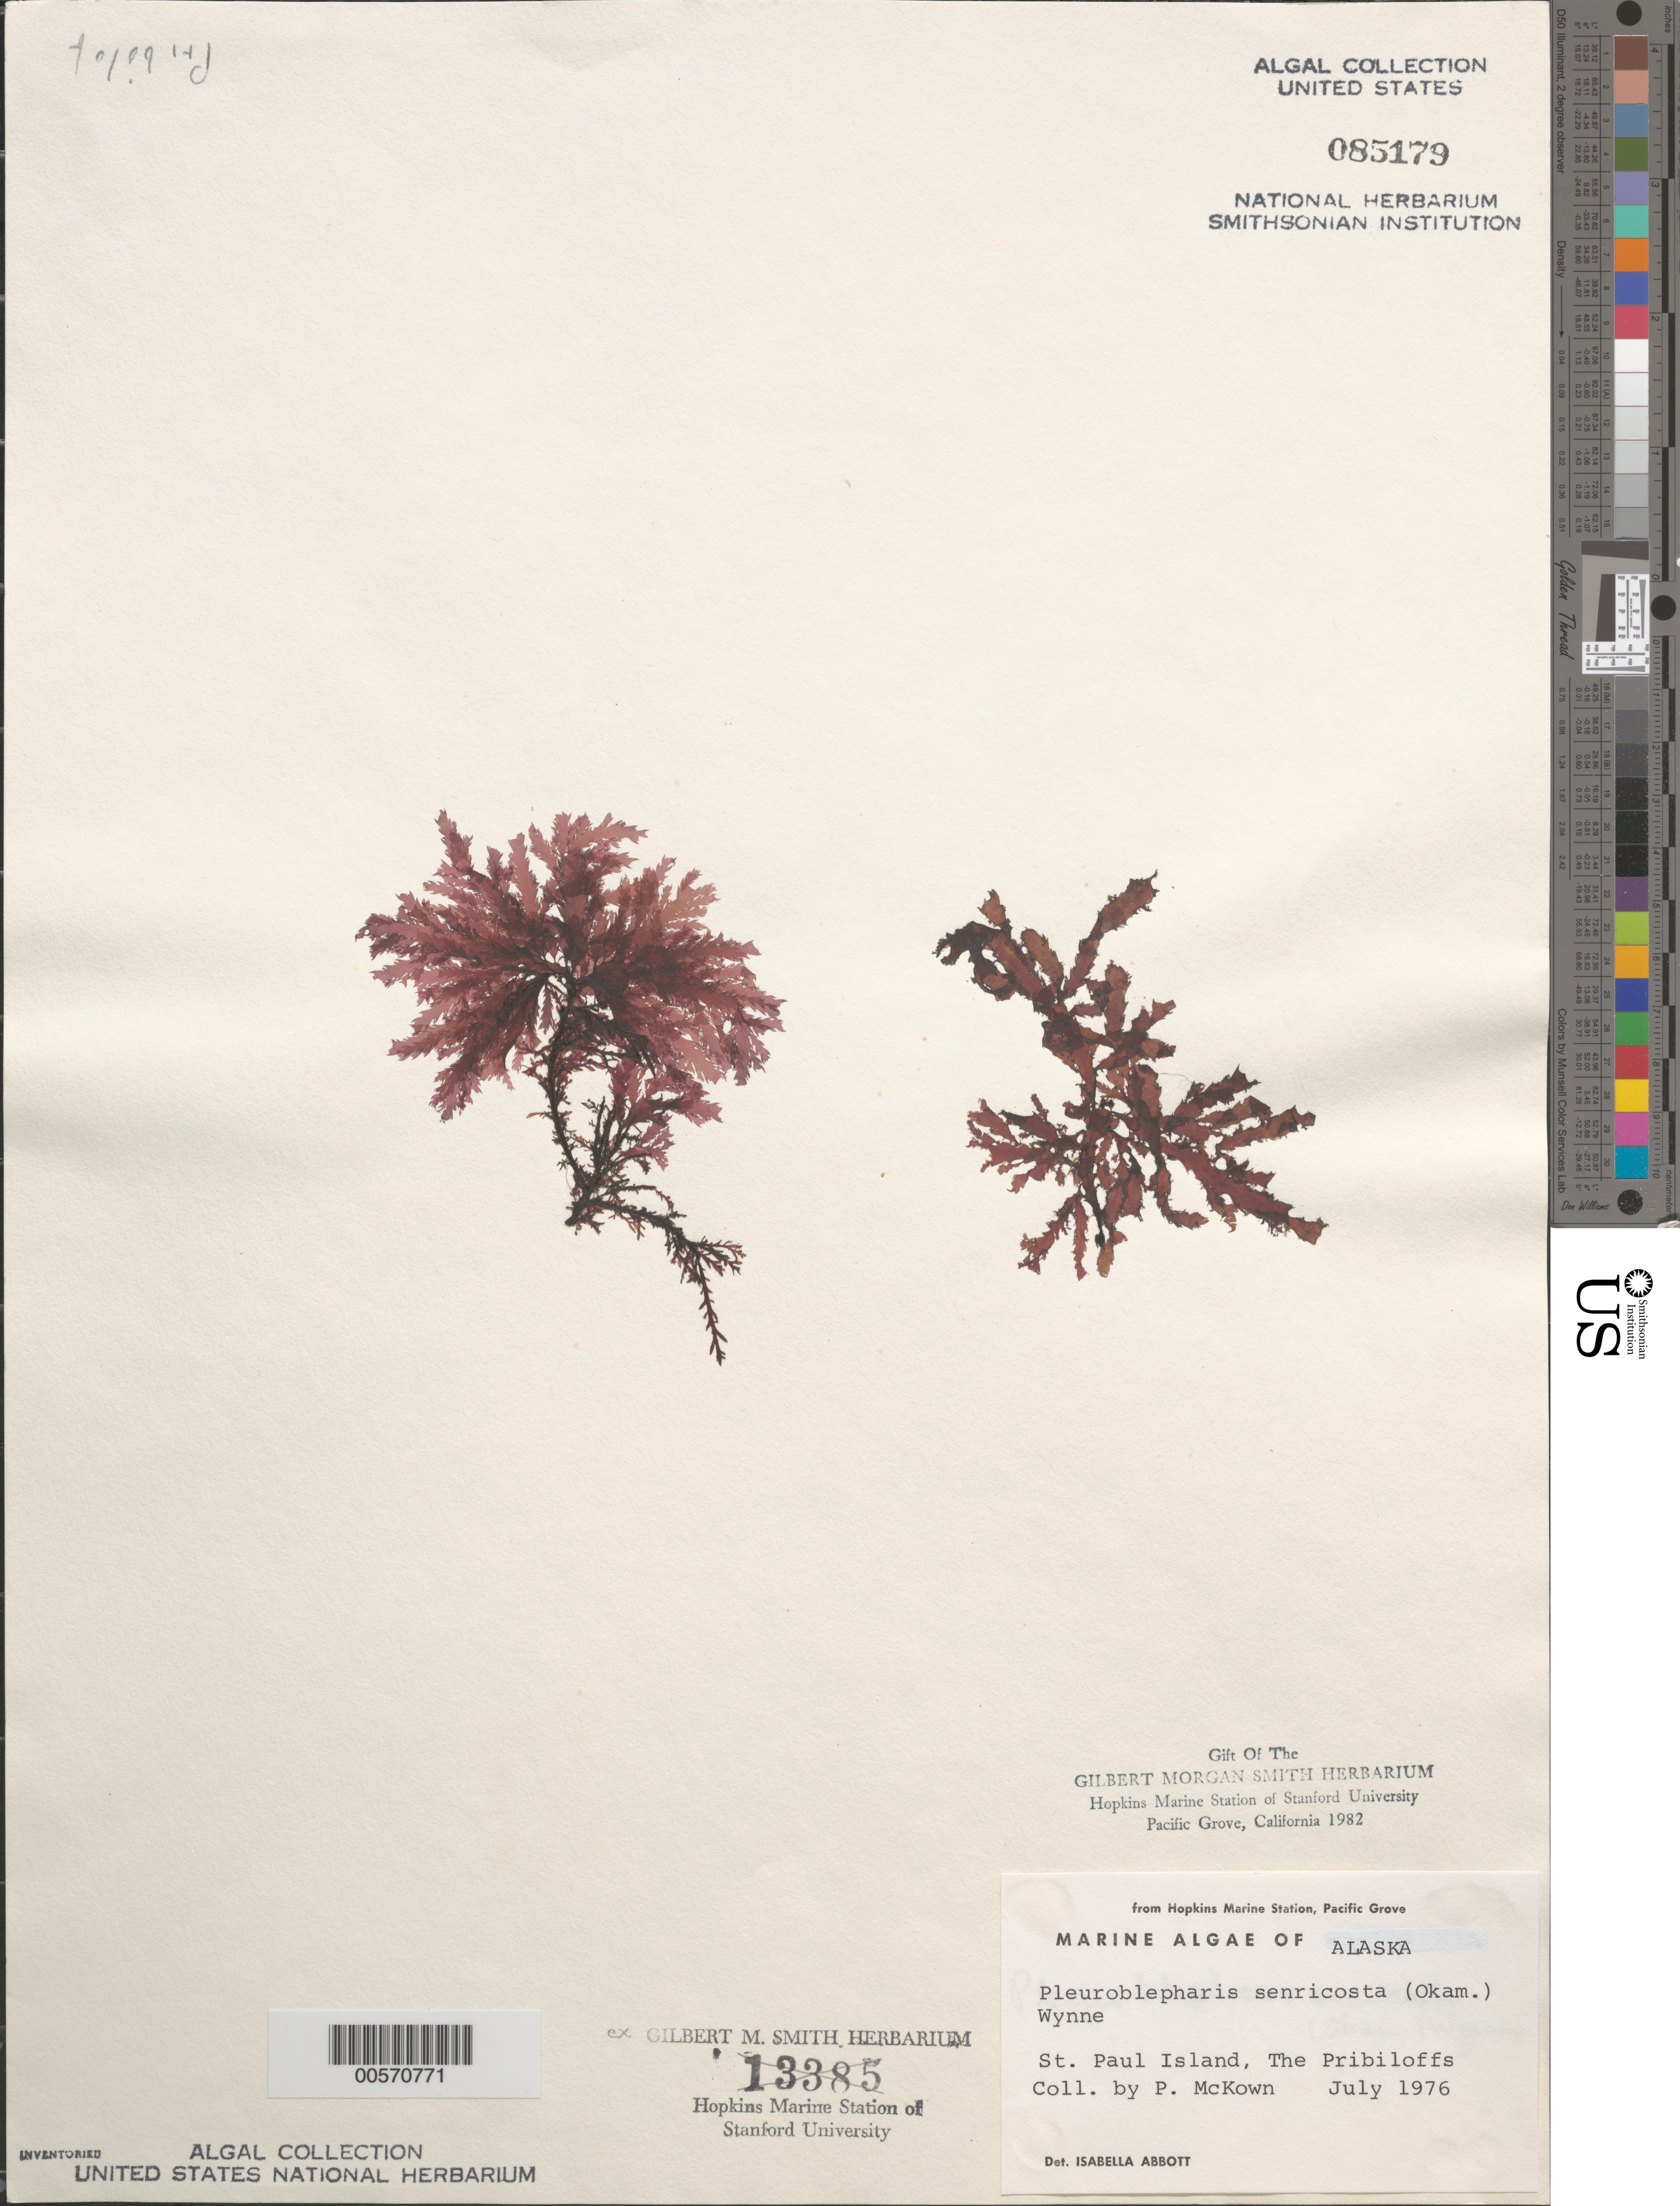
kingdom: Plantae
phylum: Rhodophyta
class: Florideophyceae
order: Bonnemaisoniales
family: Bonnemaisoniaceae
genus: Pleuroblepharis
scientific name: Pleuroblepharis senricosta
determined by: Abbott, Isabella A.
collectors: P. McKown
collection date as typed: Jul 1976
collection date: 1976-07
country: United States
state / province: Alaska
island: St. Paul Island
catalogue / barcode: US 85179